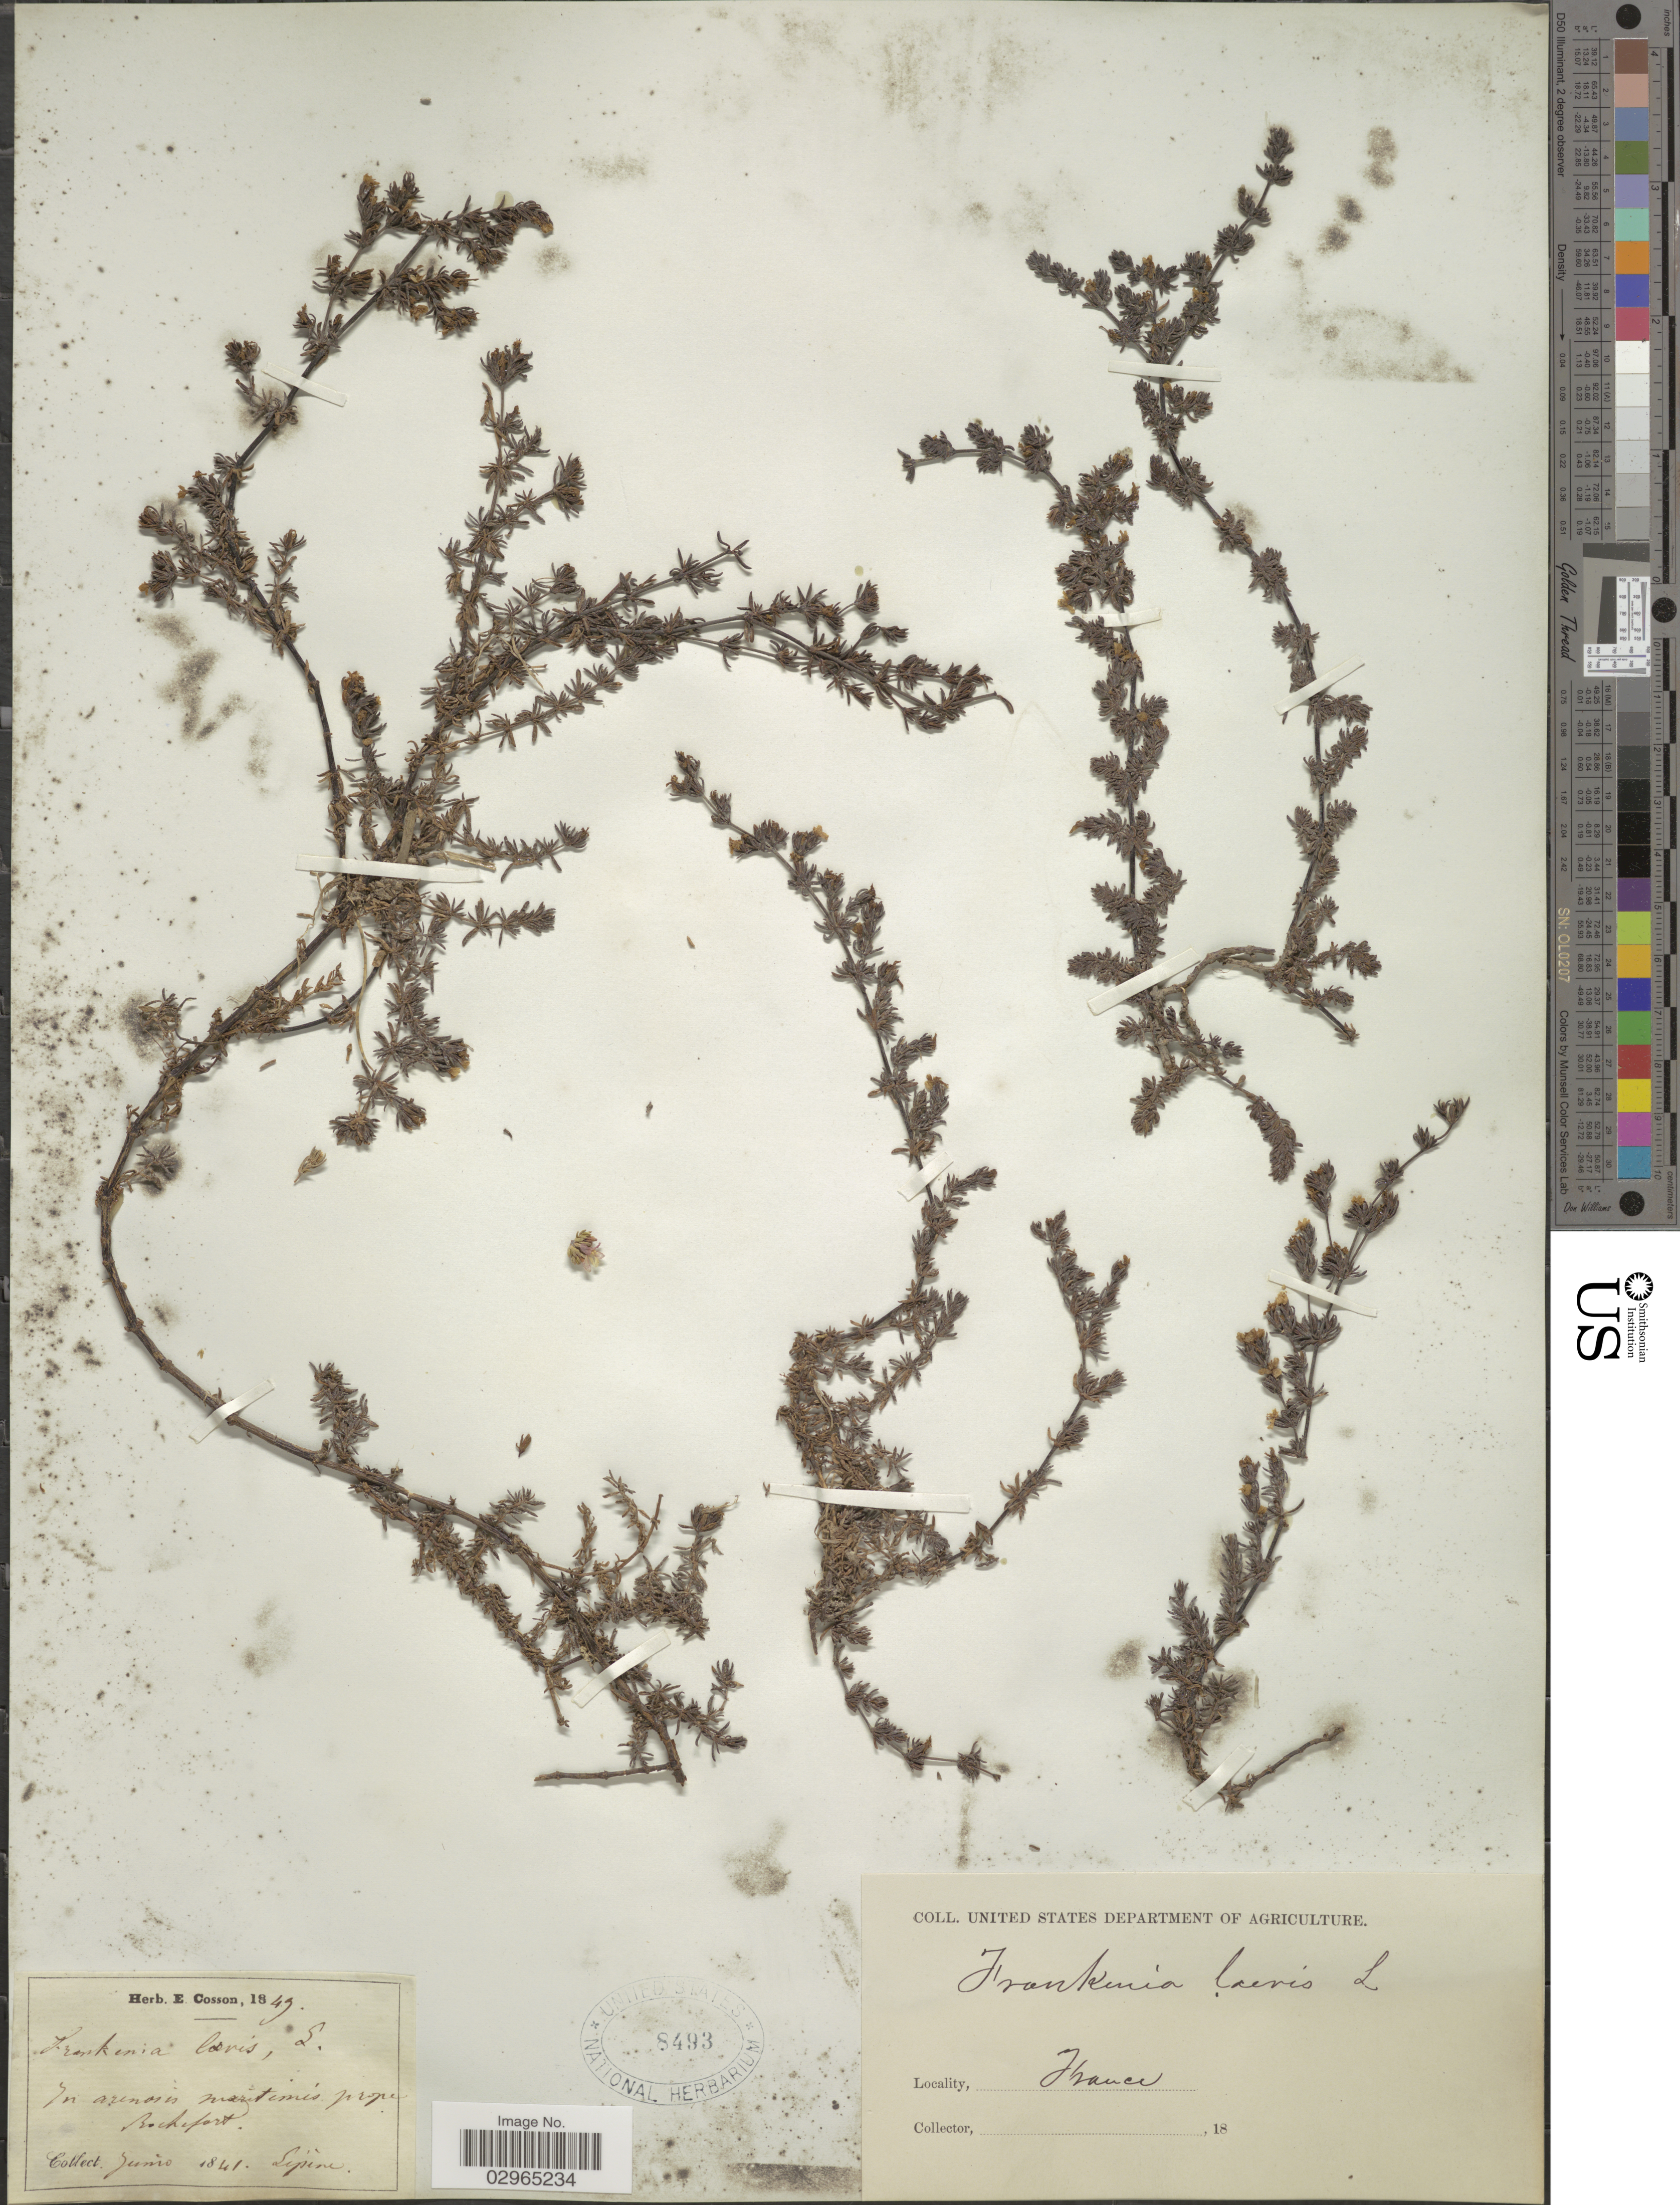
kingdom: Plantae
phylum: Tracheophyta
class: Magnoliopsida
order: Caryophyllales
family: Frankeniaceae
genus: Frankenia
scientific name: Frankenia laevis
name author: L.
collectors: ex herb. E. Cosson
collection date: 1841-06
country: France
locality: In arenosis maritimis prope Rochefort.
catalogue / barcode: US 8493